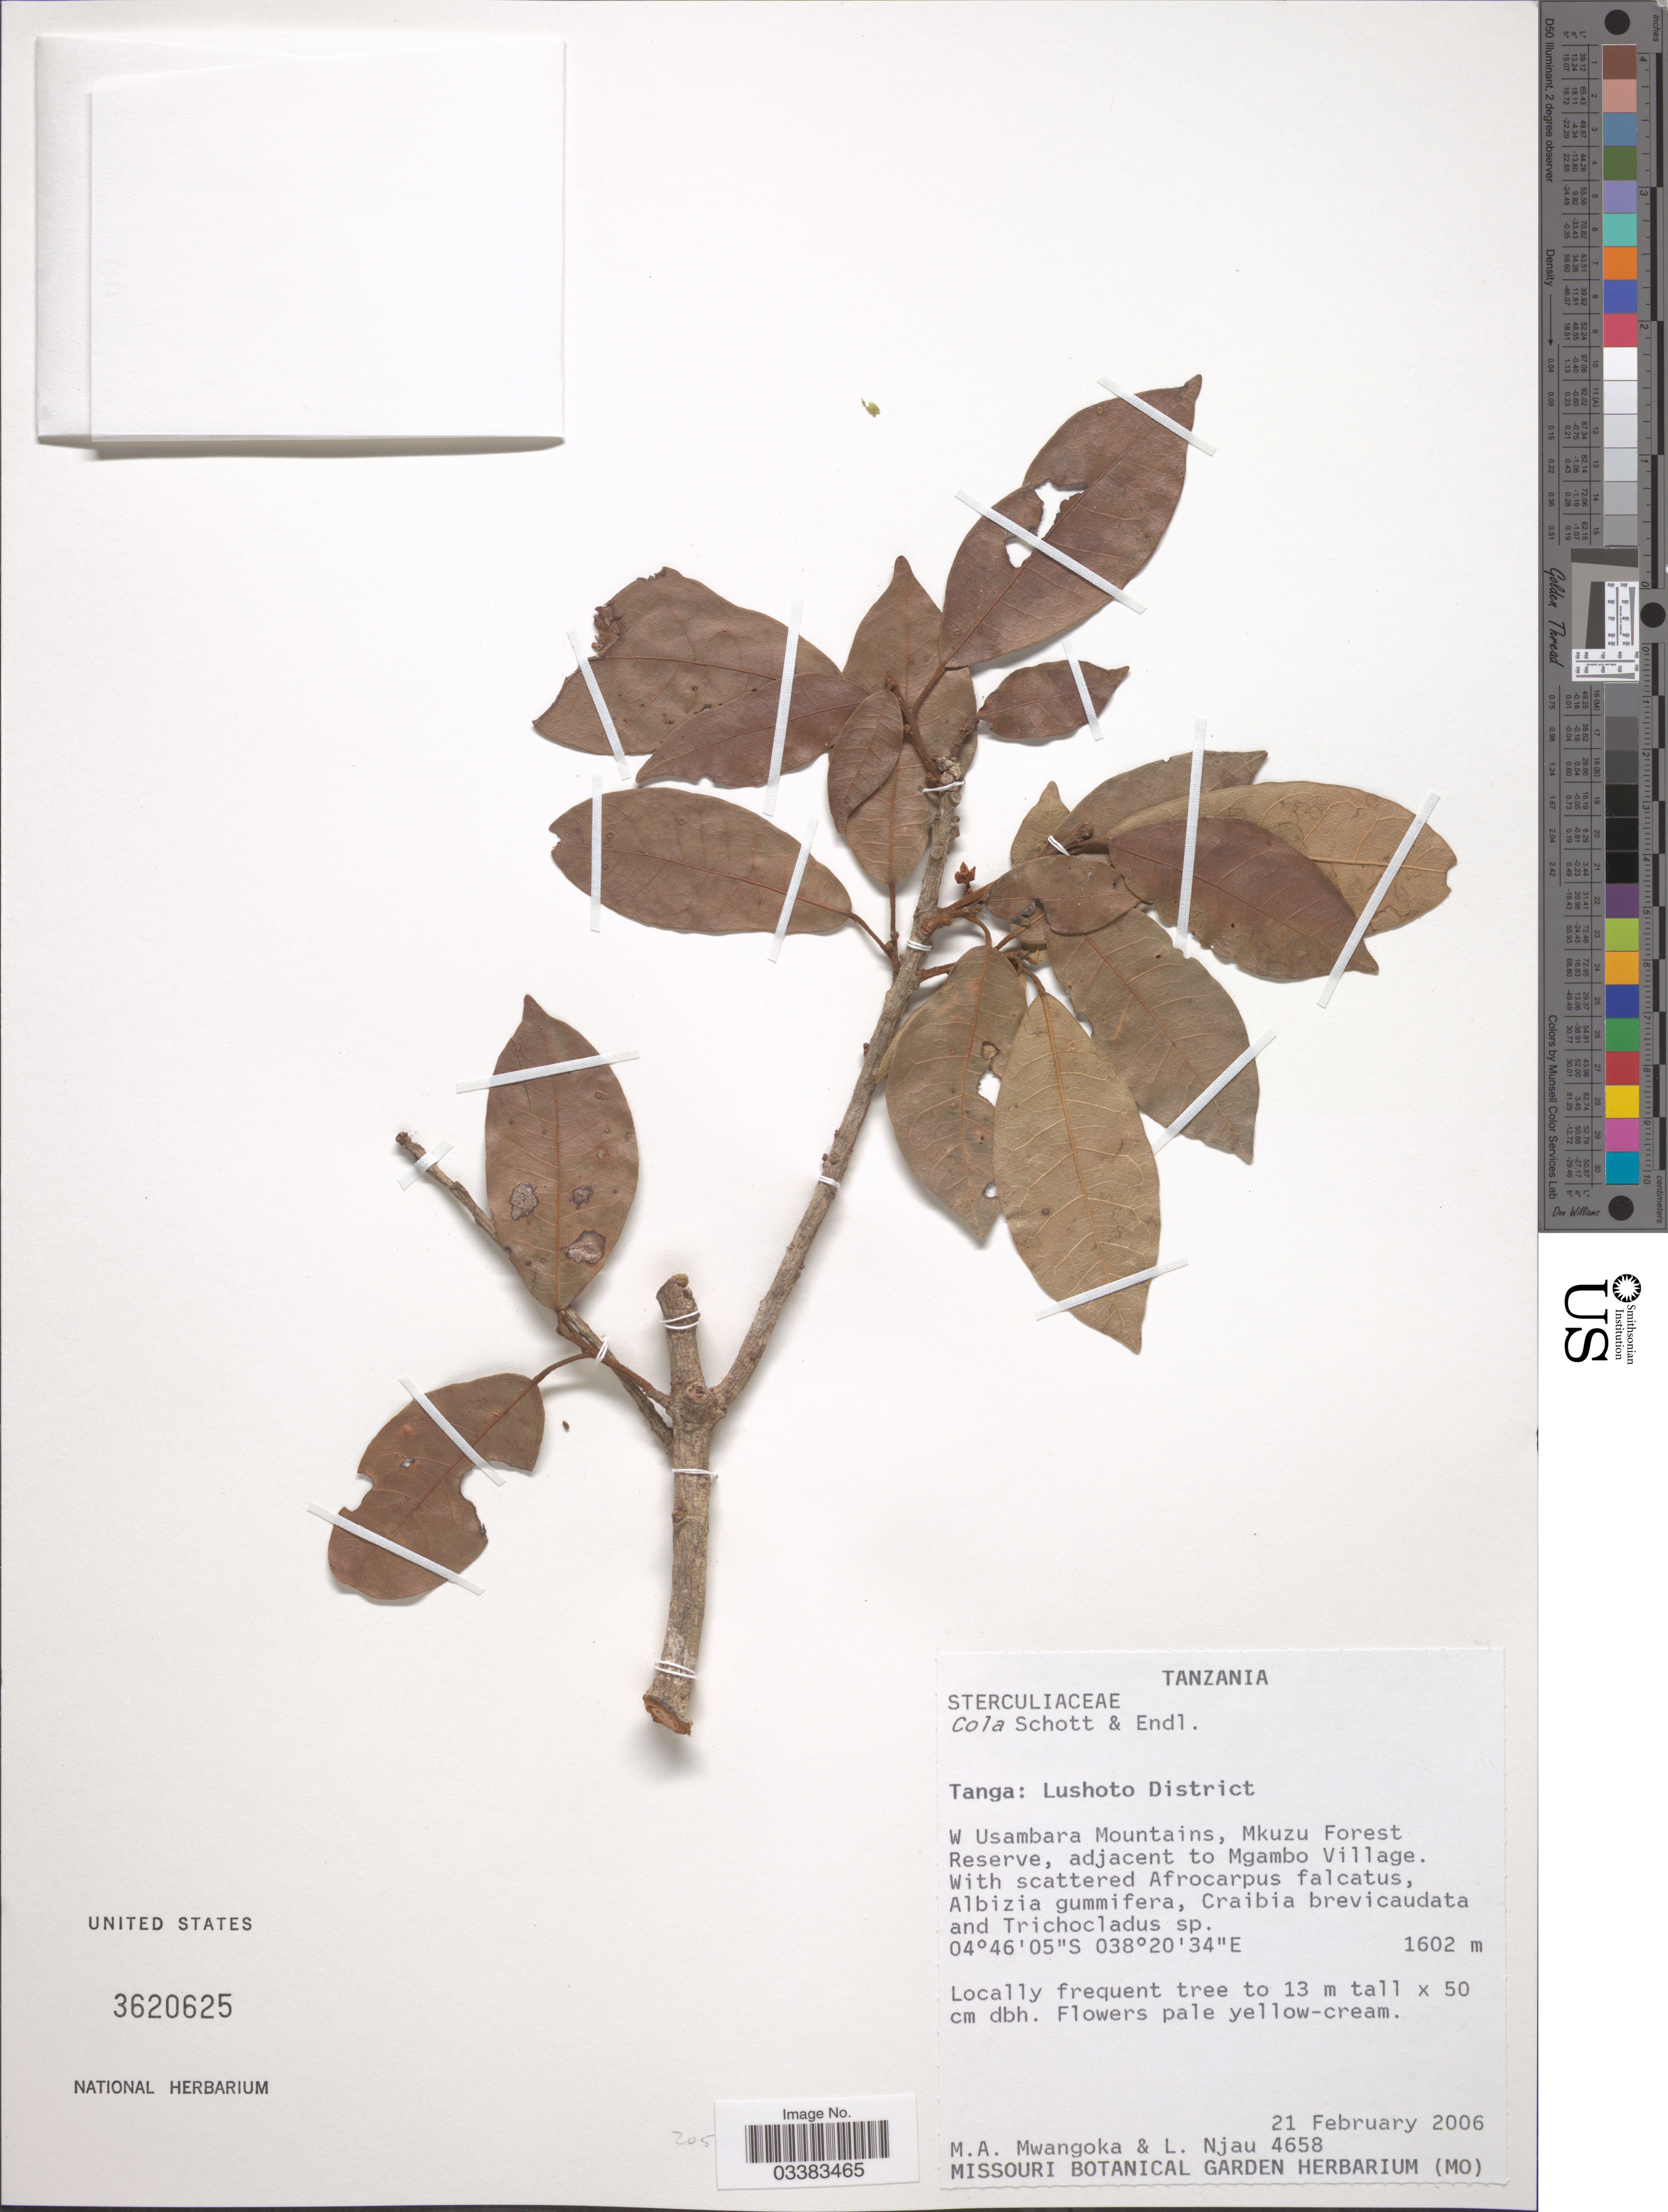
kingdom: Plantae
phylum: Tracheophyta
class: Magnoliopsida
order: Malvales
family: Malvaceae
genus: Cola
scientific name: Cola sp.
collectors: M. A. Mwangoka & L. Njau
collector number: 4658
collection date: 2006-02-21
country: Tanzania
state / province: Tanga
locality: Lushoto District. W Usambara Mountains, Mkuzu Forest Reserve, adjacent to Mgambo Village.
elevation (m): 1602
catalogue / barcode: US 3620625